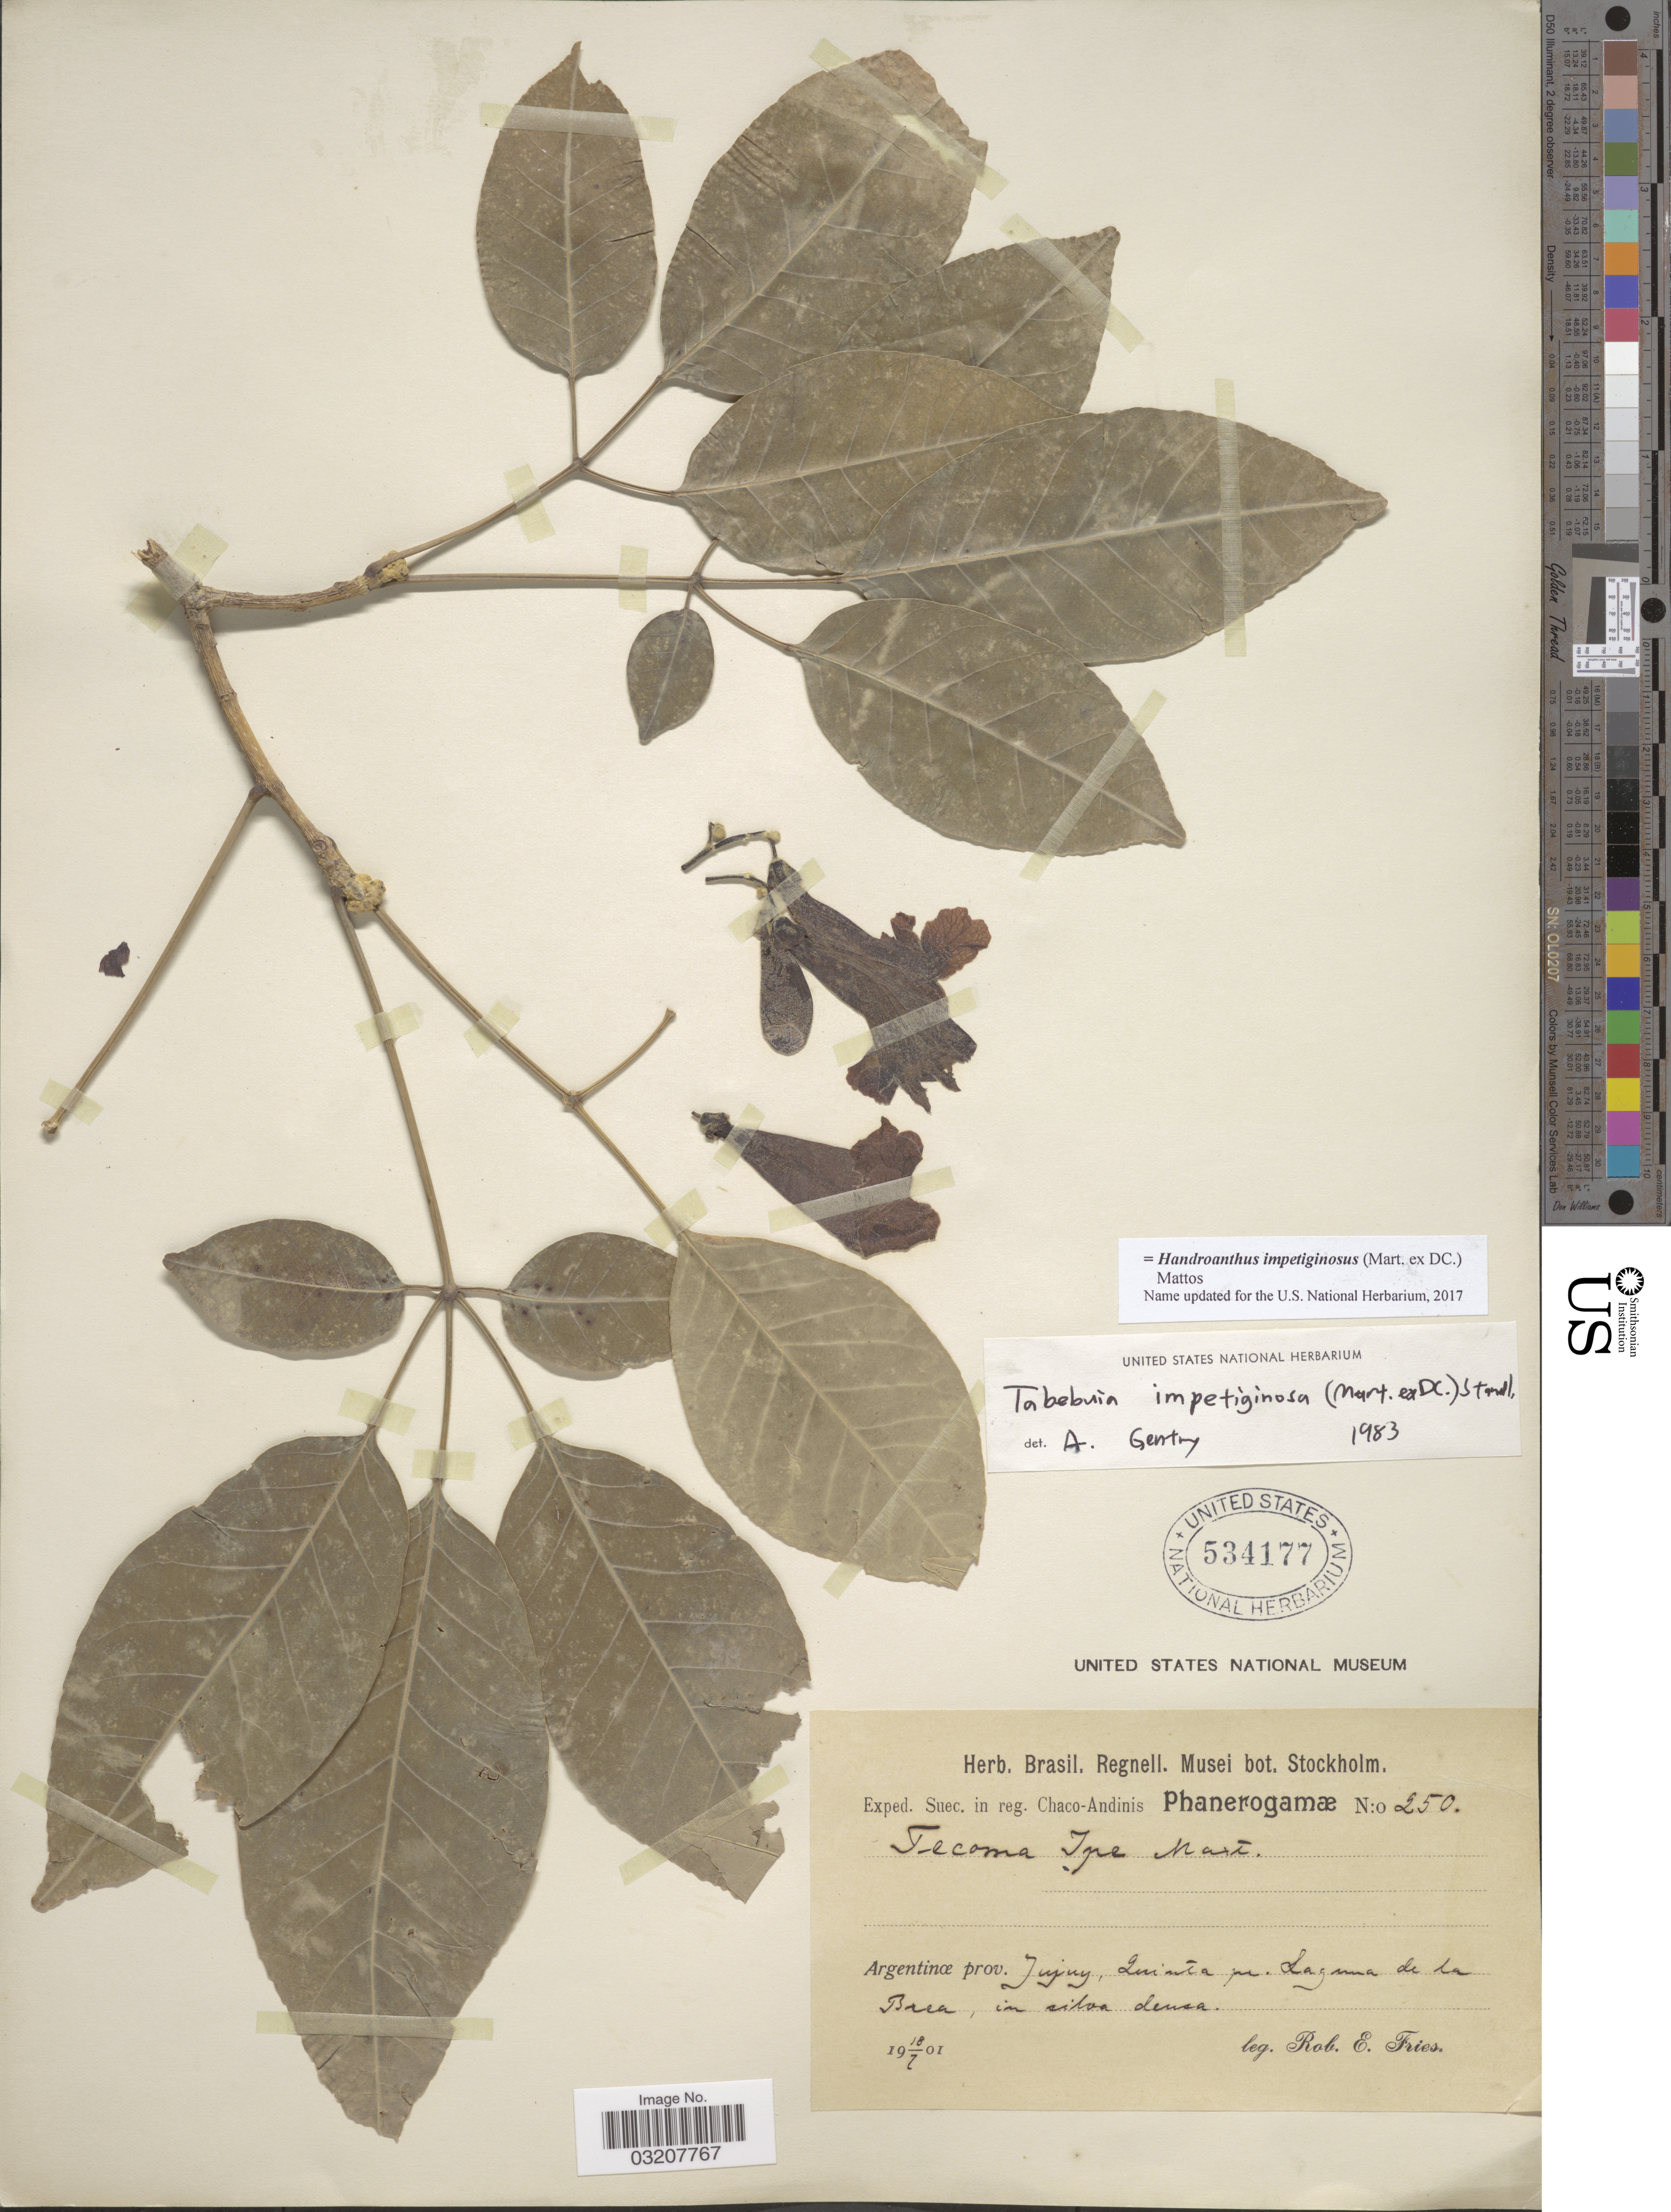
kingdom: Plantae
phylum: Tracheophyta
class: Magnoliopsida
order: Lamiales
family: Bignoniaceae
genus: Handroanthus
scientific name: Handroanthus impetiginosus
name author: (Mart. ex DC.) Mattos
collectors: R. E. Fries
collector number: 250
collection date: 1901-07-18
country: Argentina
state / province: Jujuy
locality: In reg. Chaco-Andinis Phanerogamæ, Quinta pr. Laguna de la Brea, in silva densa.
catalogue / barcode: US 534177